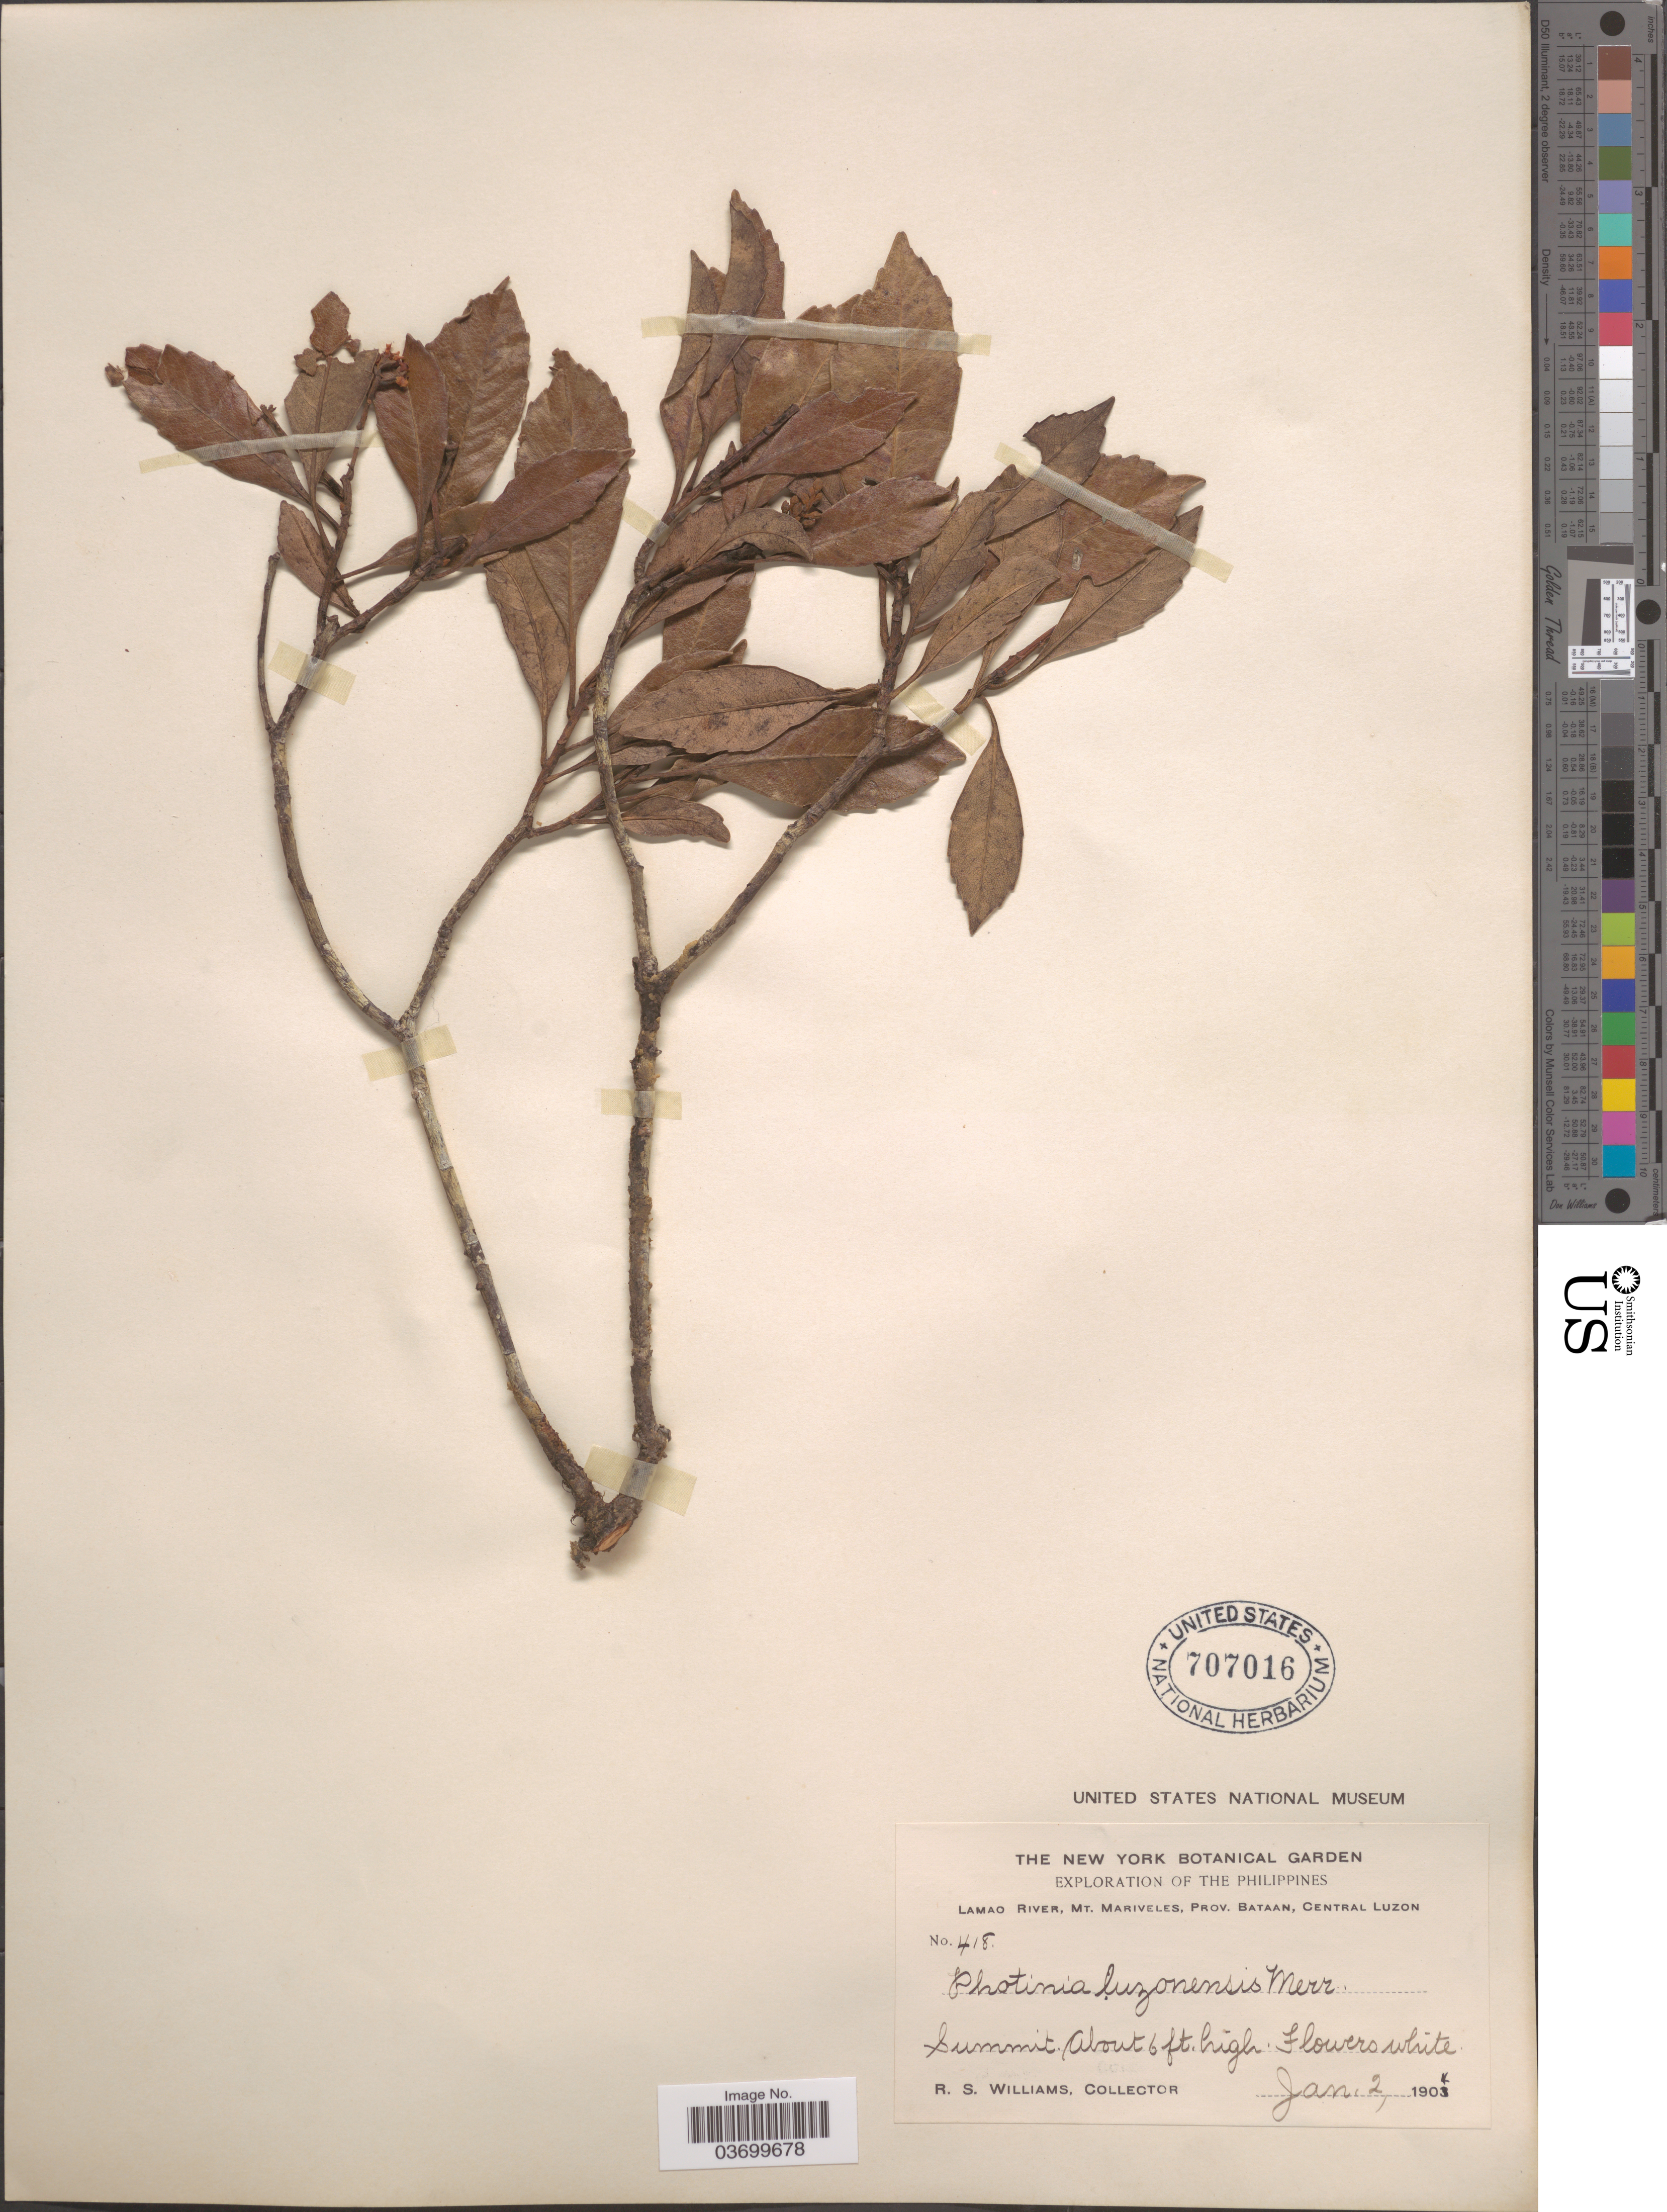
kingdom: Plantae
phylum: Tracheophyta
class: Magnoliopsida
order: Rosales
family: Rosaceae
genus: Photinia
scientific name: Photinia luzonensis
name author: Merr.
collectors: R. S. Williams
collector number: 418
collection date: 1904-01-02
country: Philippines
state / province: Central Luzon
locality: Lamao River, Mt. Mariveles, Prov. Bataan. Summit.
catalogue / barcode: US 707016